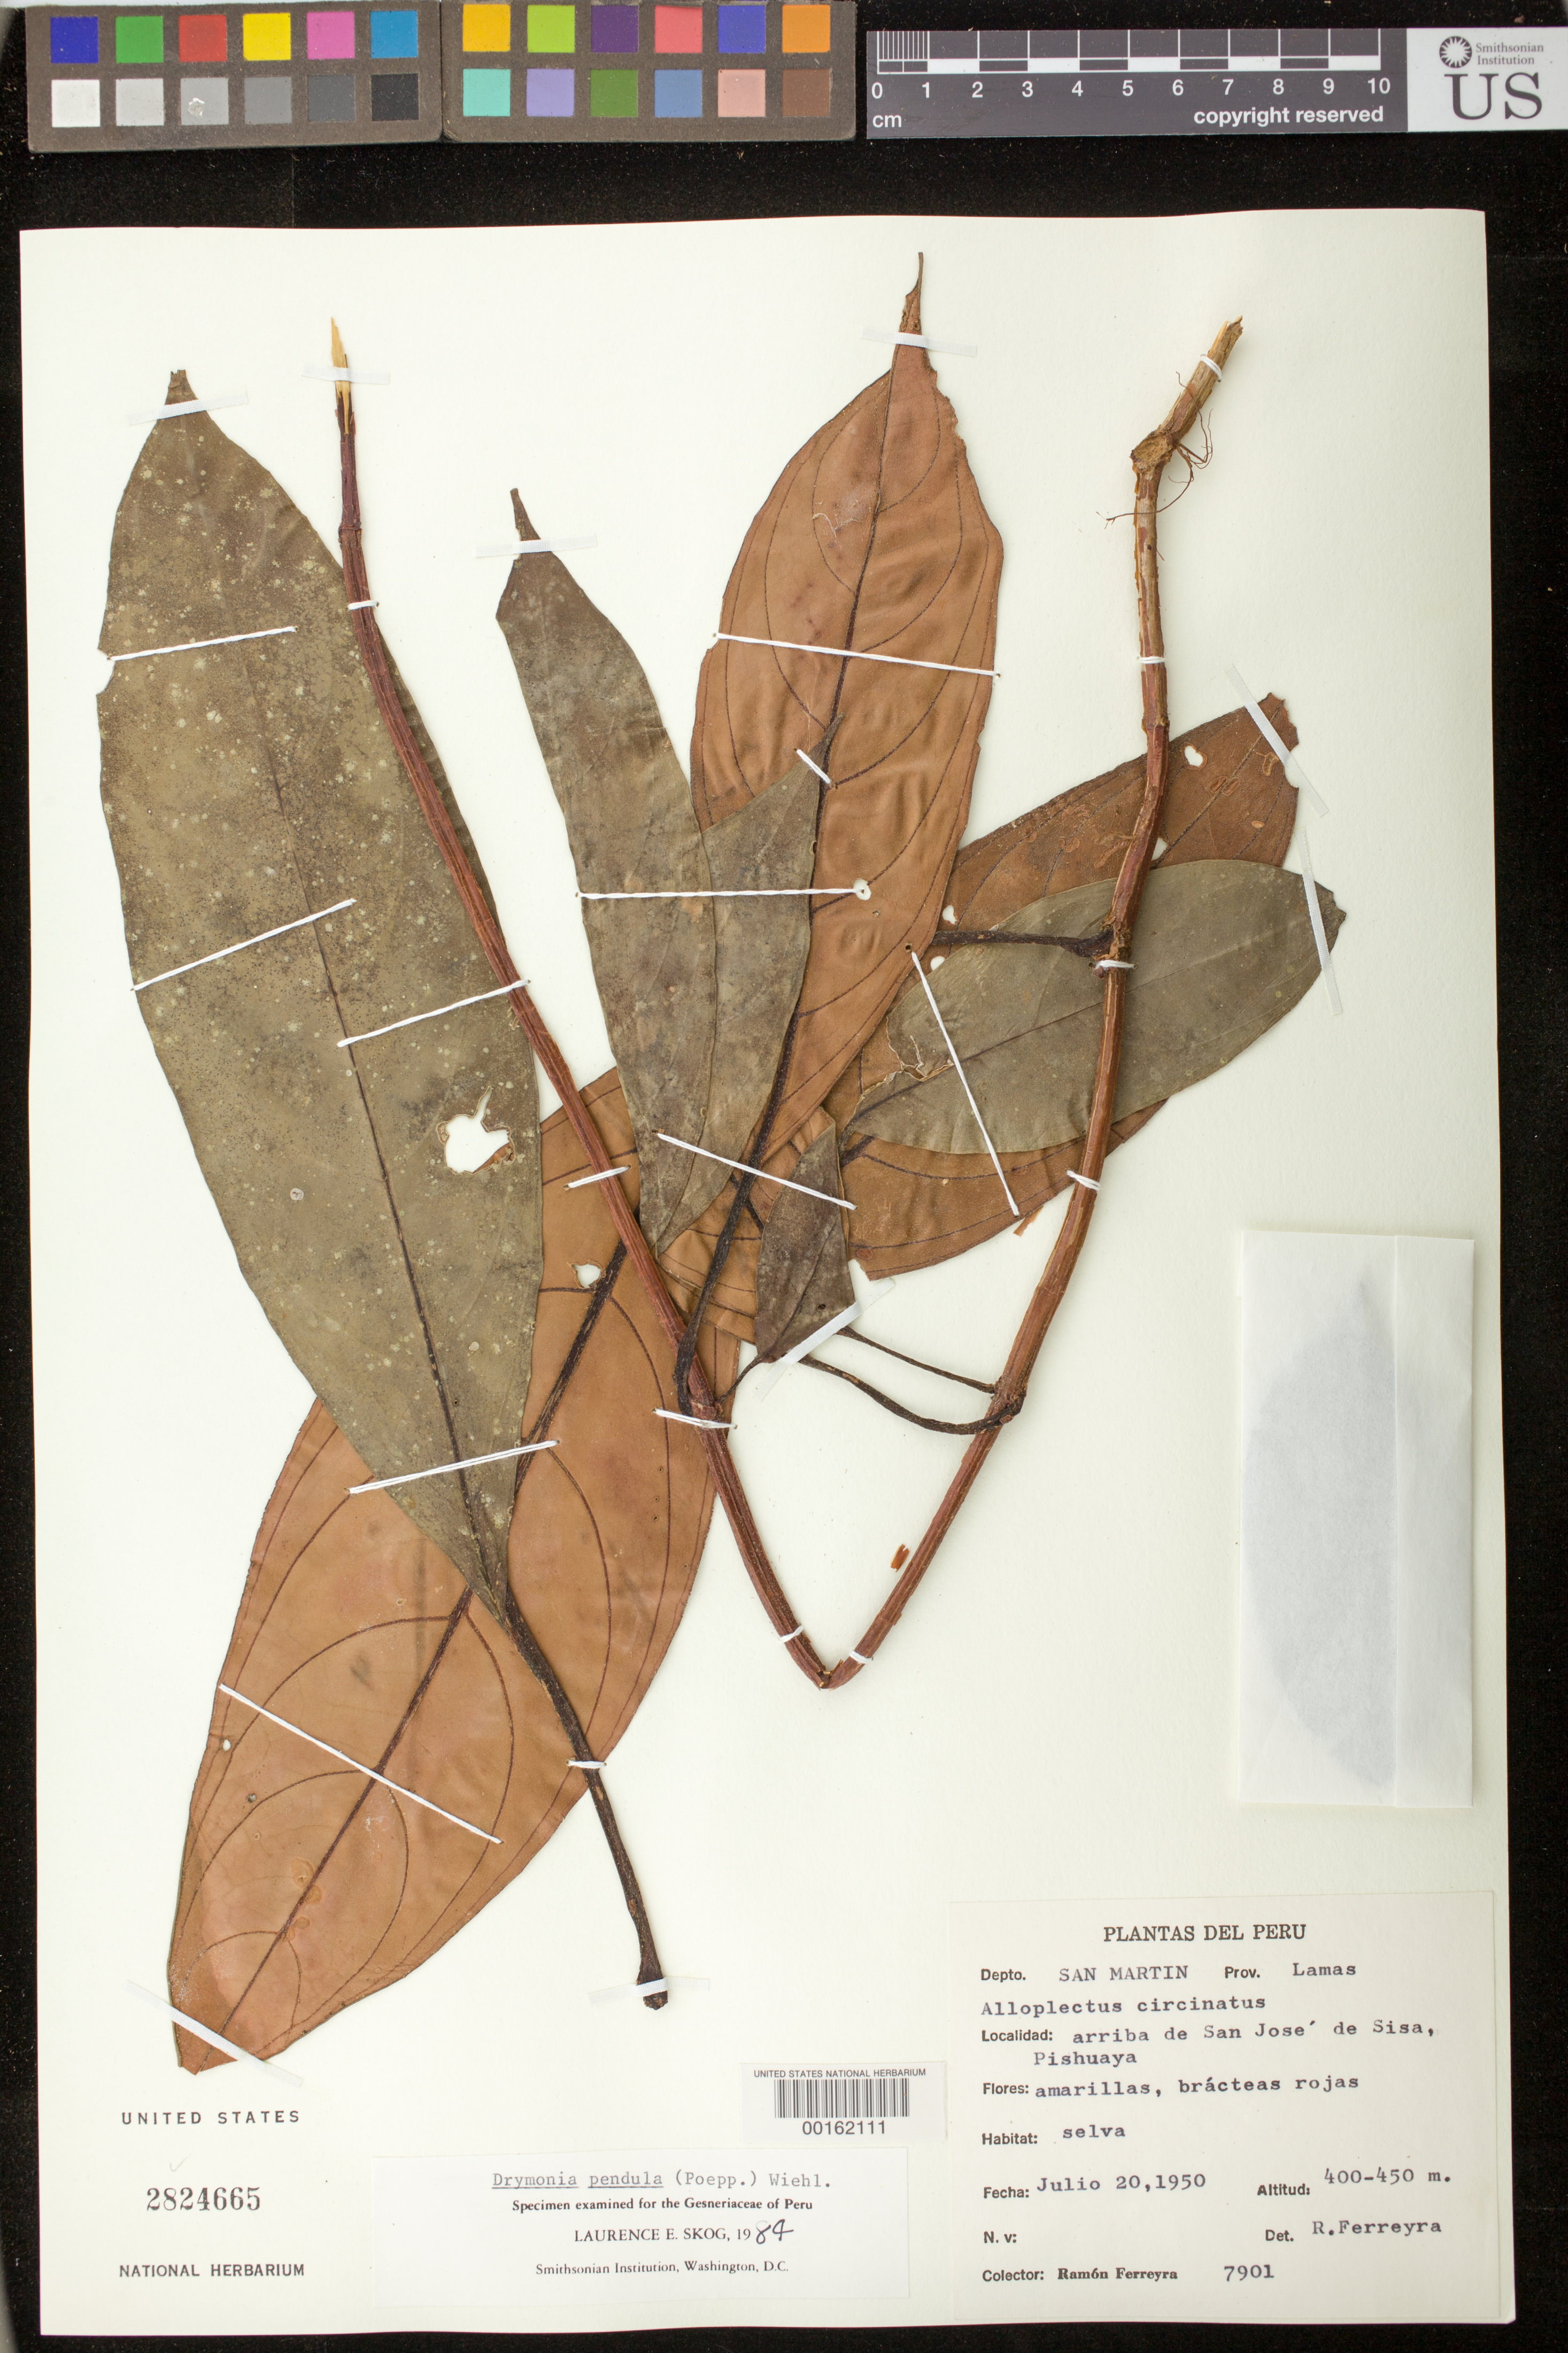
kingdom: Plantae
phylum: Tracheophyta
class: Magnoliopsida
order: Lamiales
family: Gesneriaceae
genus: Drymonia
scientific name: Drymonia pendula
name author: (Poepp.) Wiehler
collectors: R. A. Ferreyra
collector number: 7901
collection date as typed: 20 Jul 1950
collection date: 1950-07-20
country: Peru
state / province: San Martín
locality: Prov. Lamas; above San Jose de Sisa, Pishuaya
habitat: Forest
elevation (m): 400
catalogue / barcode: US 2824665